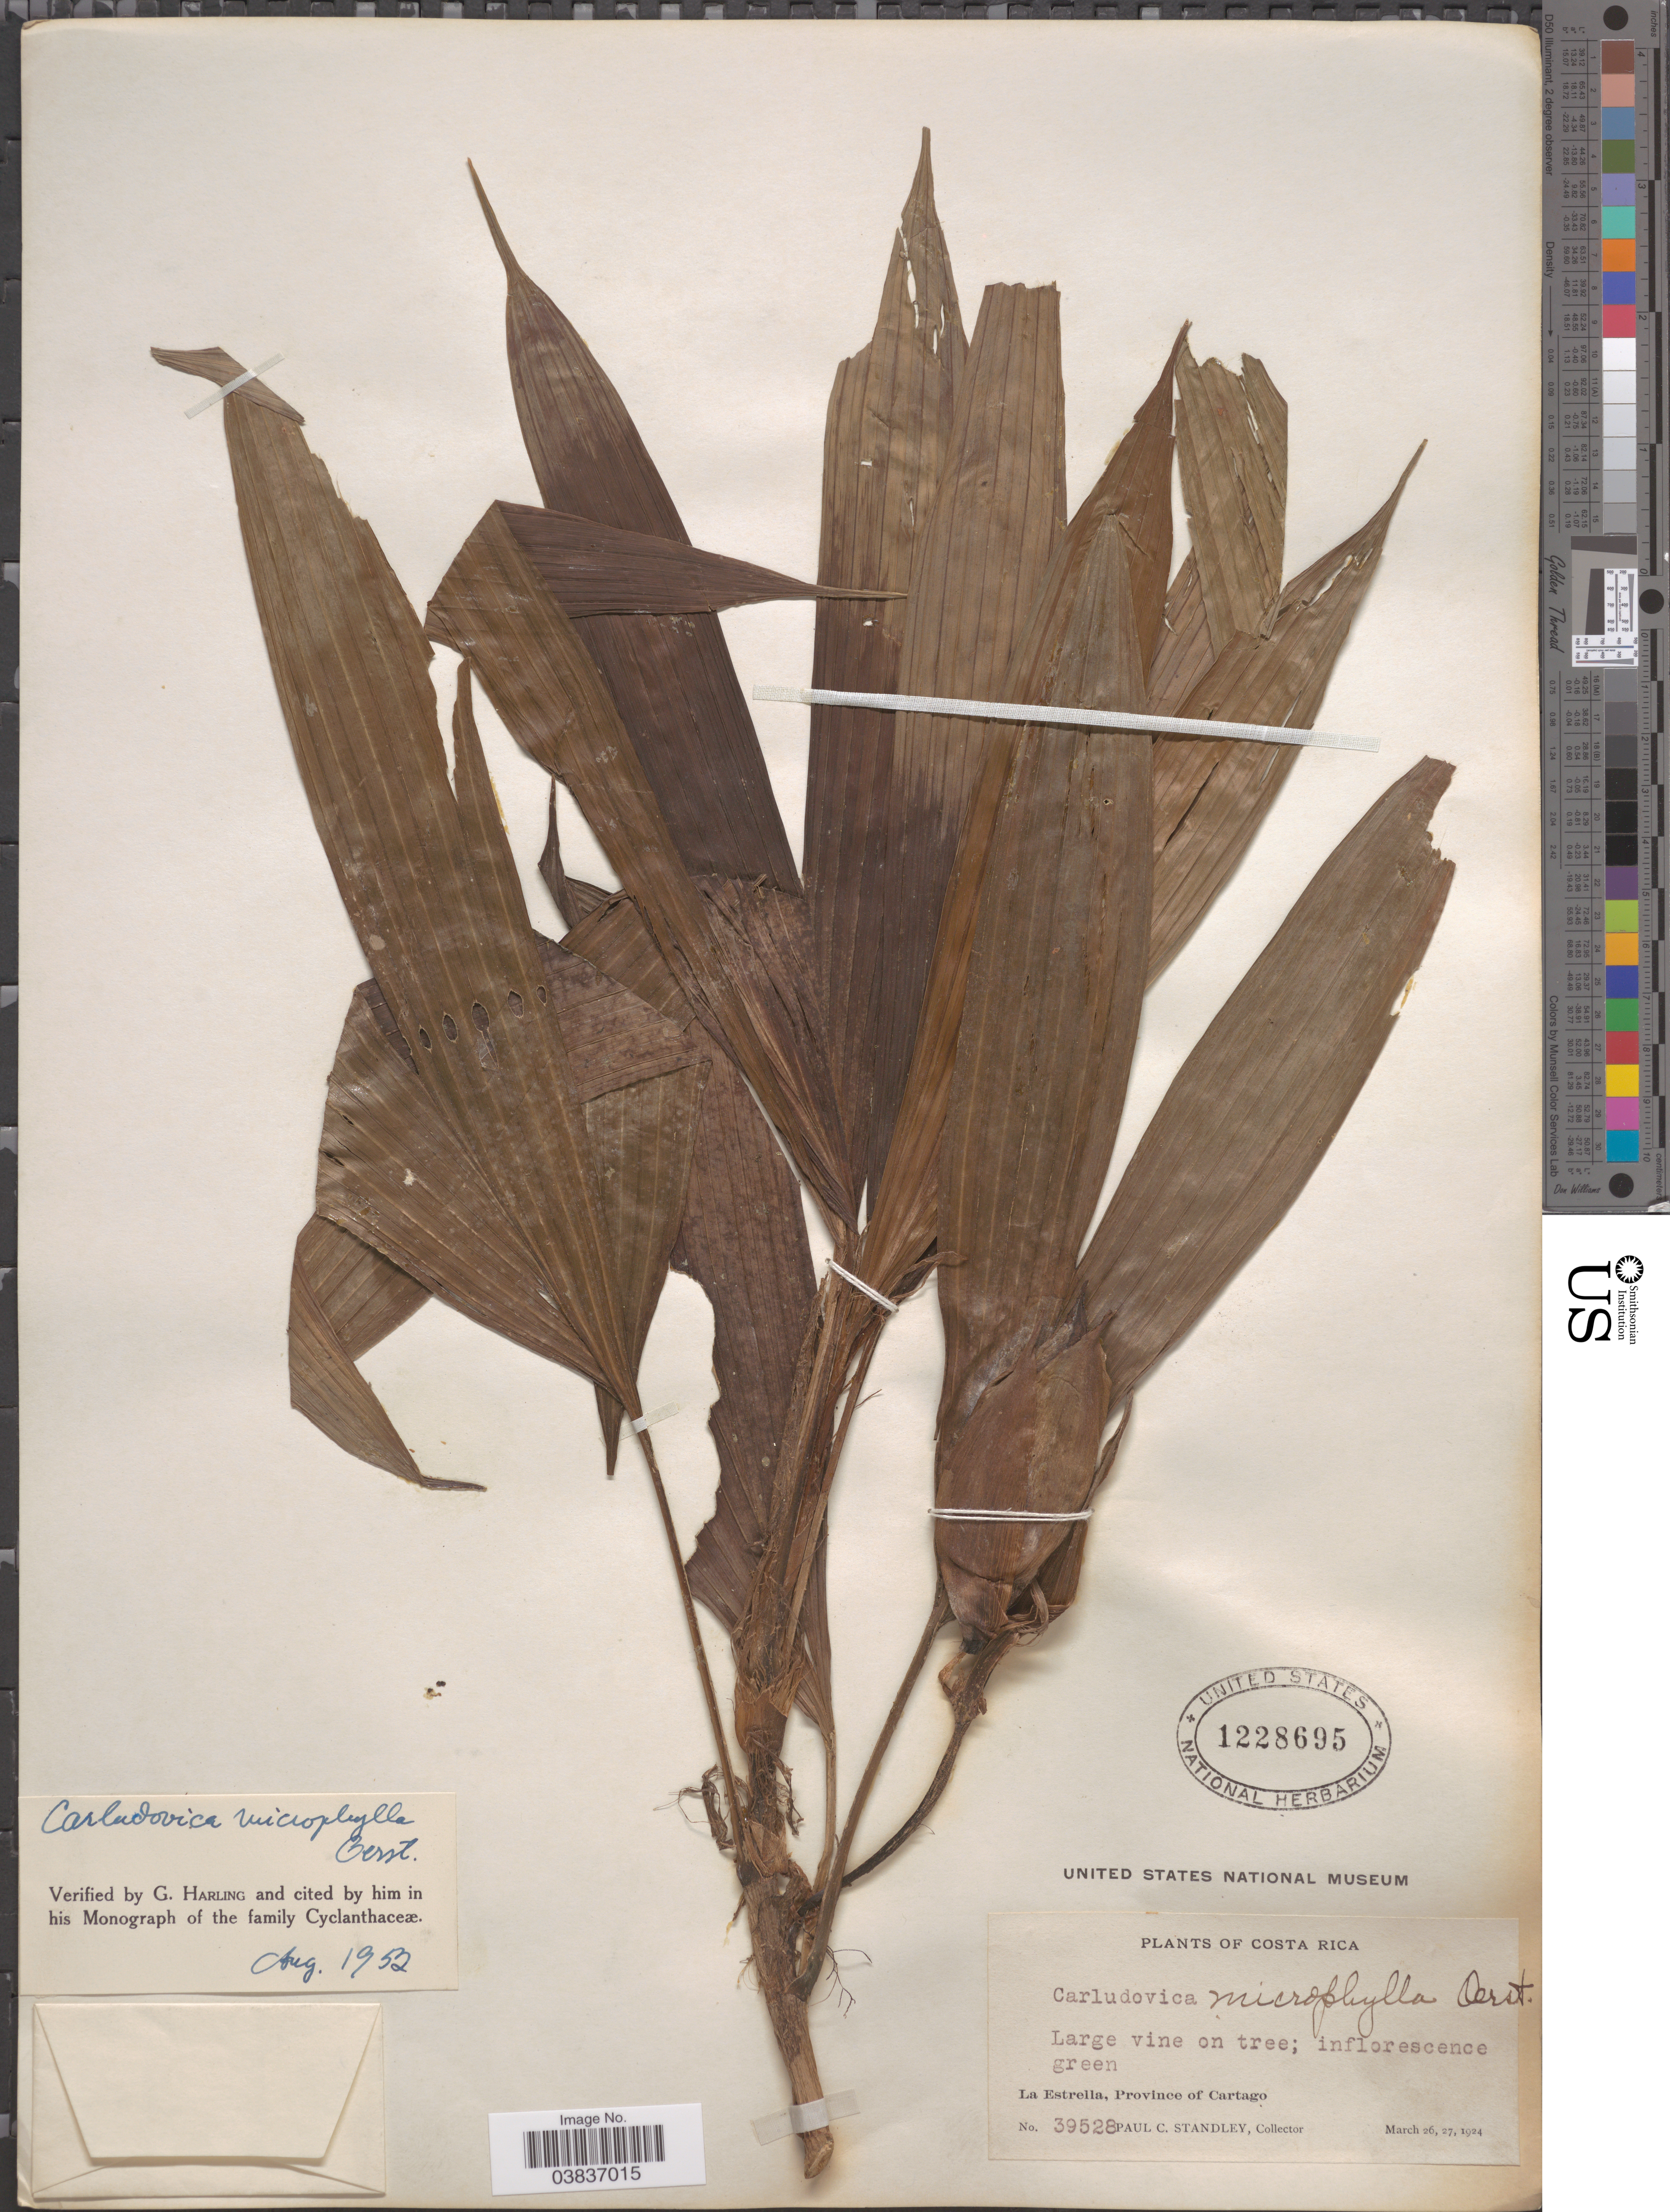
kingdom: Plantae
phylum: Tracheophyta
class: Liliopsida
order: Pandanales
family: Cyclanthaceae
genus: Asplundia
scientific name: Asplundia microphylla subsp. microphylla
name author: Harling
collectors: P. C. Standley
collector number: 39528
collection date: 1924-03-26/1924-03-27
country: Costa Rica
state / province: Cartago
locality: La Estrella.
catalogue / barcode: US 1228695